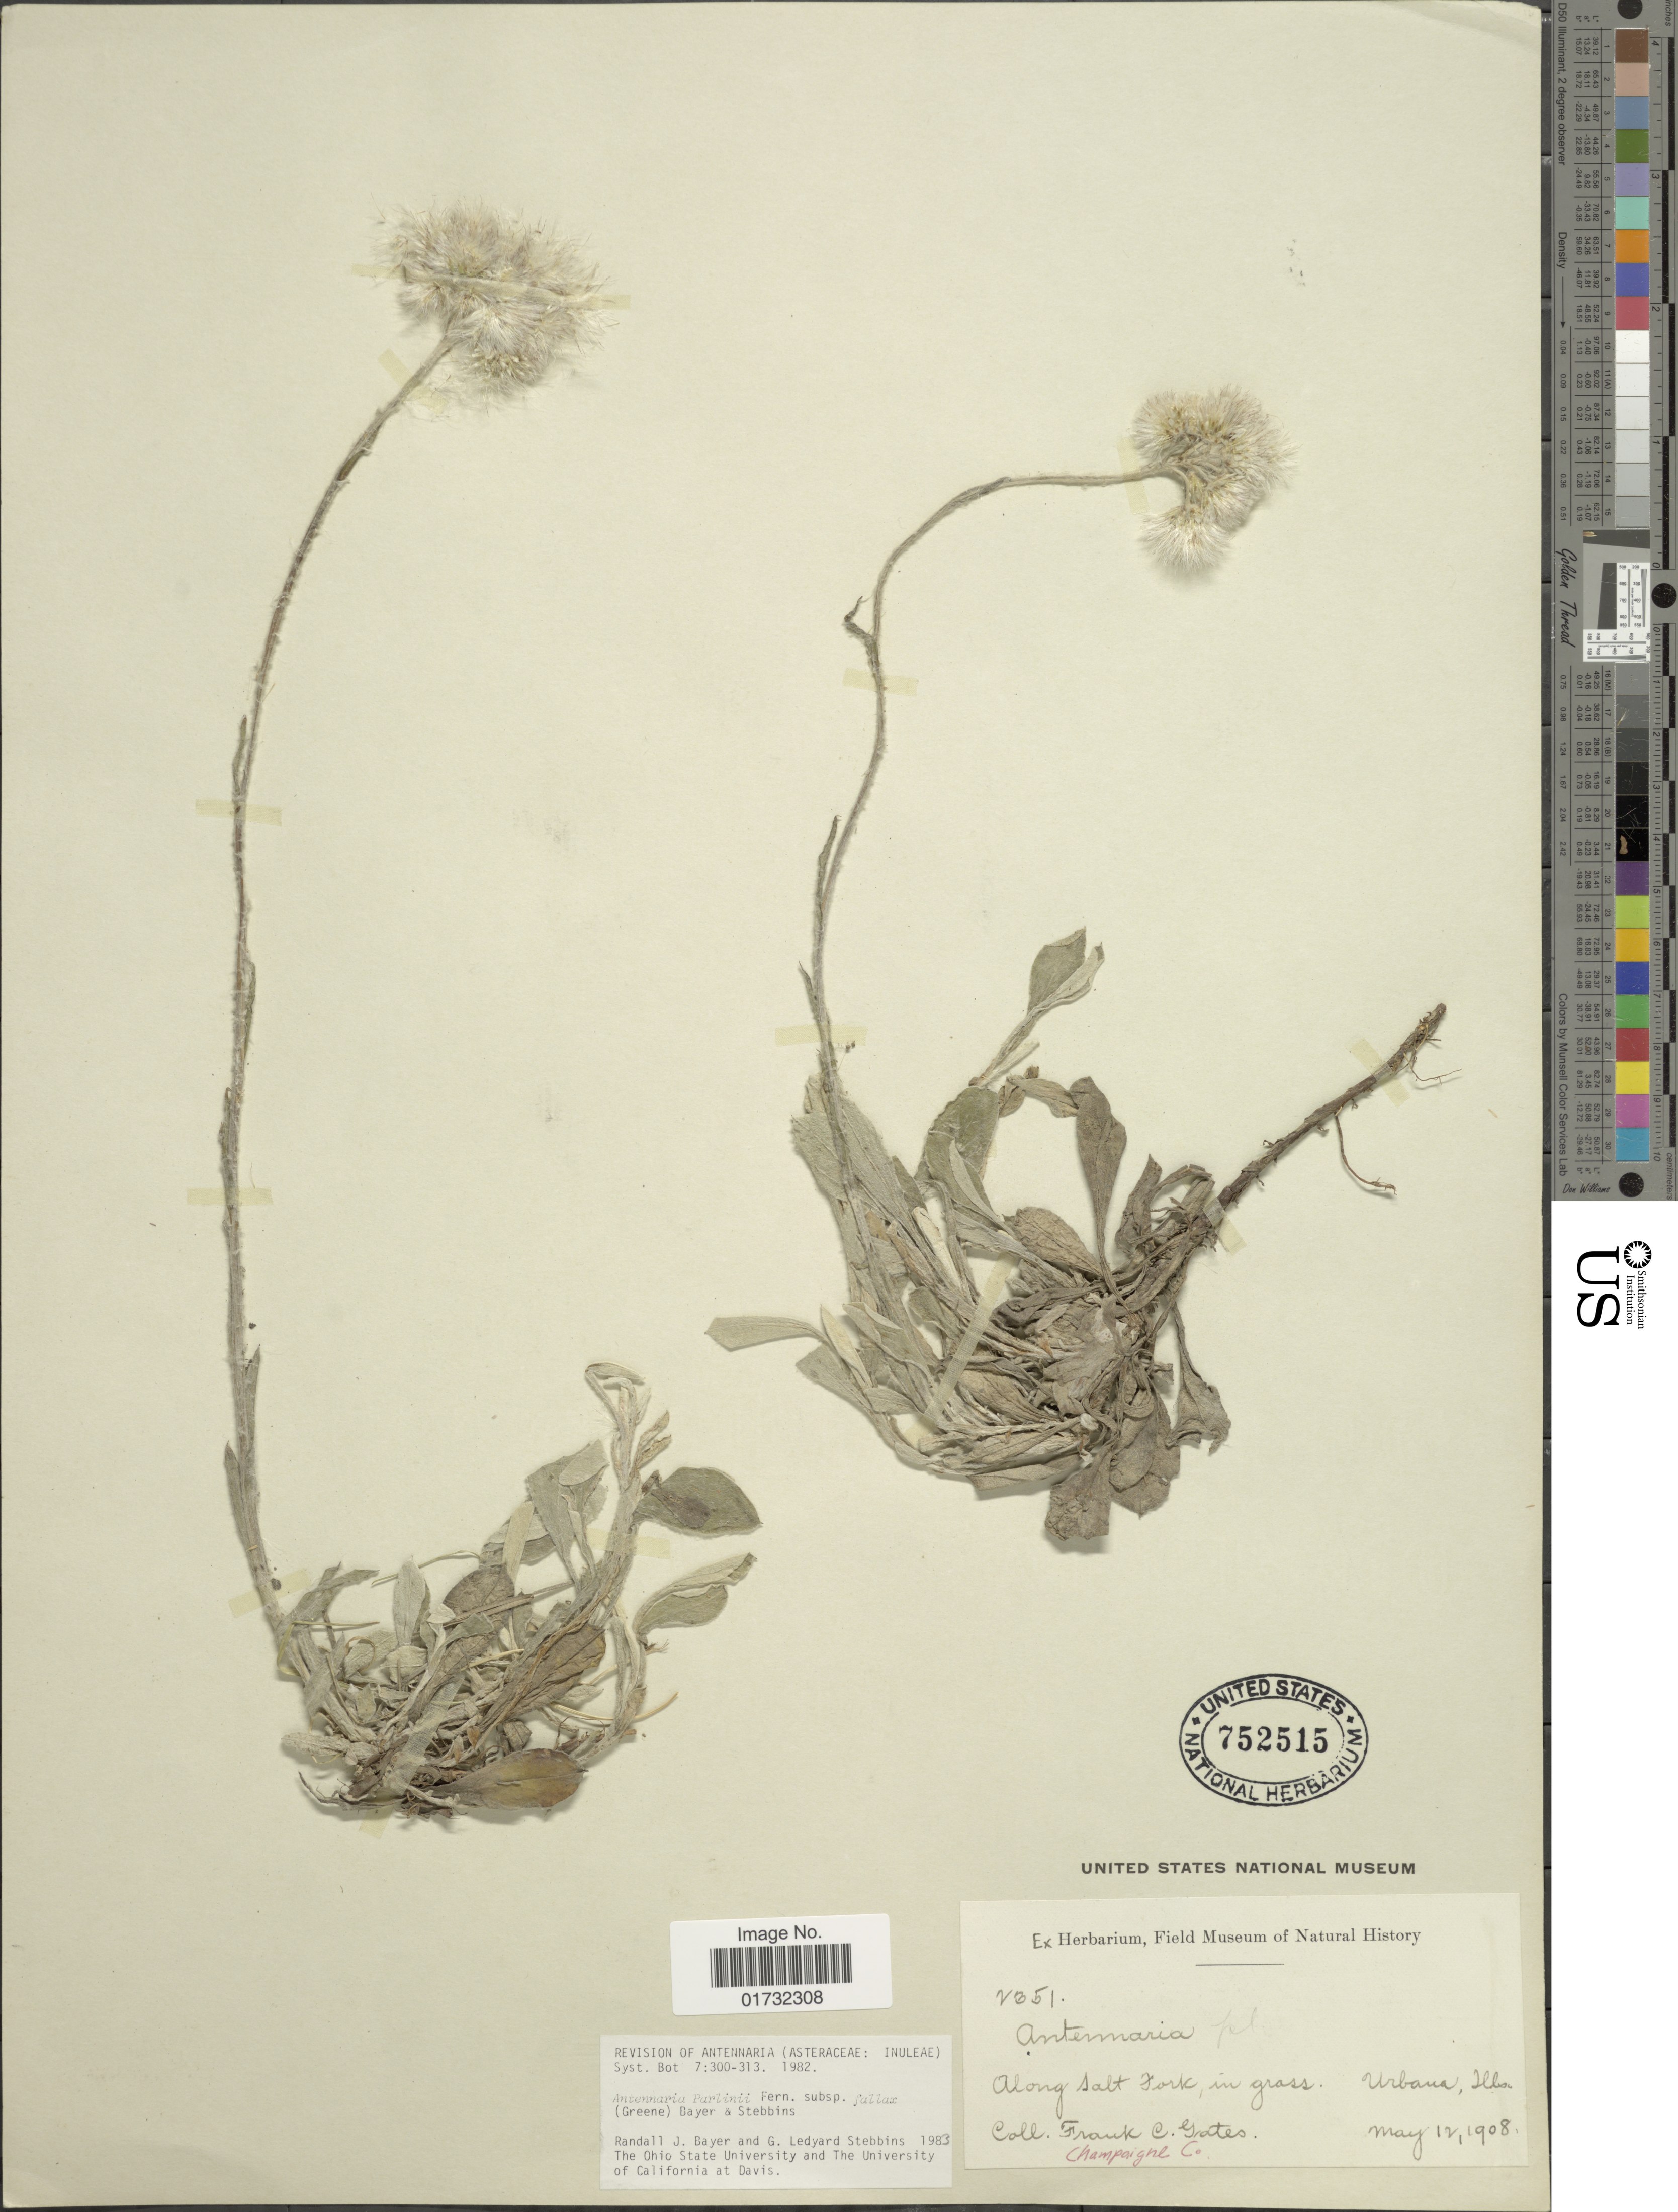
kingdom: Plantae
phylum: Tracheophyta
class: Magnoliopsida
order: Asterales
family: Asteraceae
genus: Antennaria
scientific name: Antennaria parlinii subsp. fallax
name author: (Greene) R.J. Bayer & Stebbins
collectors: F. C. Gates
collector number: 2351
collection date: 1908-08-12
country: United States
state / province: Illinois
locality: Urbana. Along Salt Fork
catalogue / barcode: US 752515